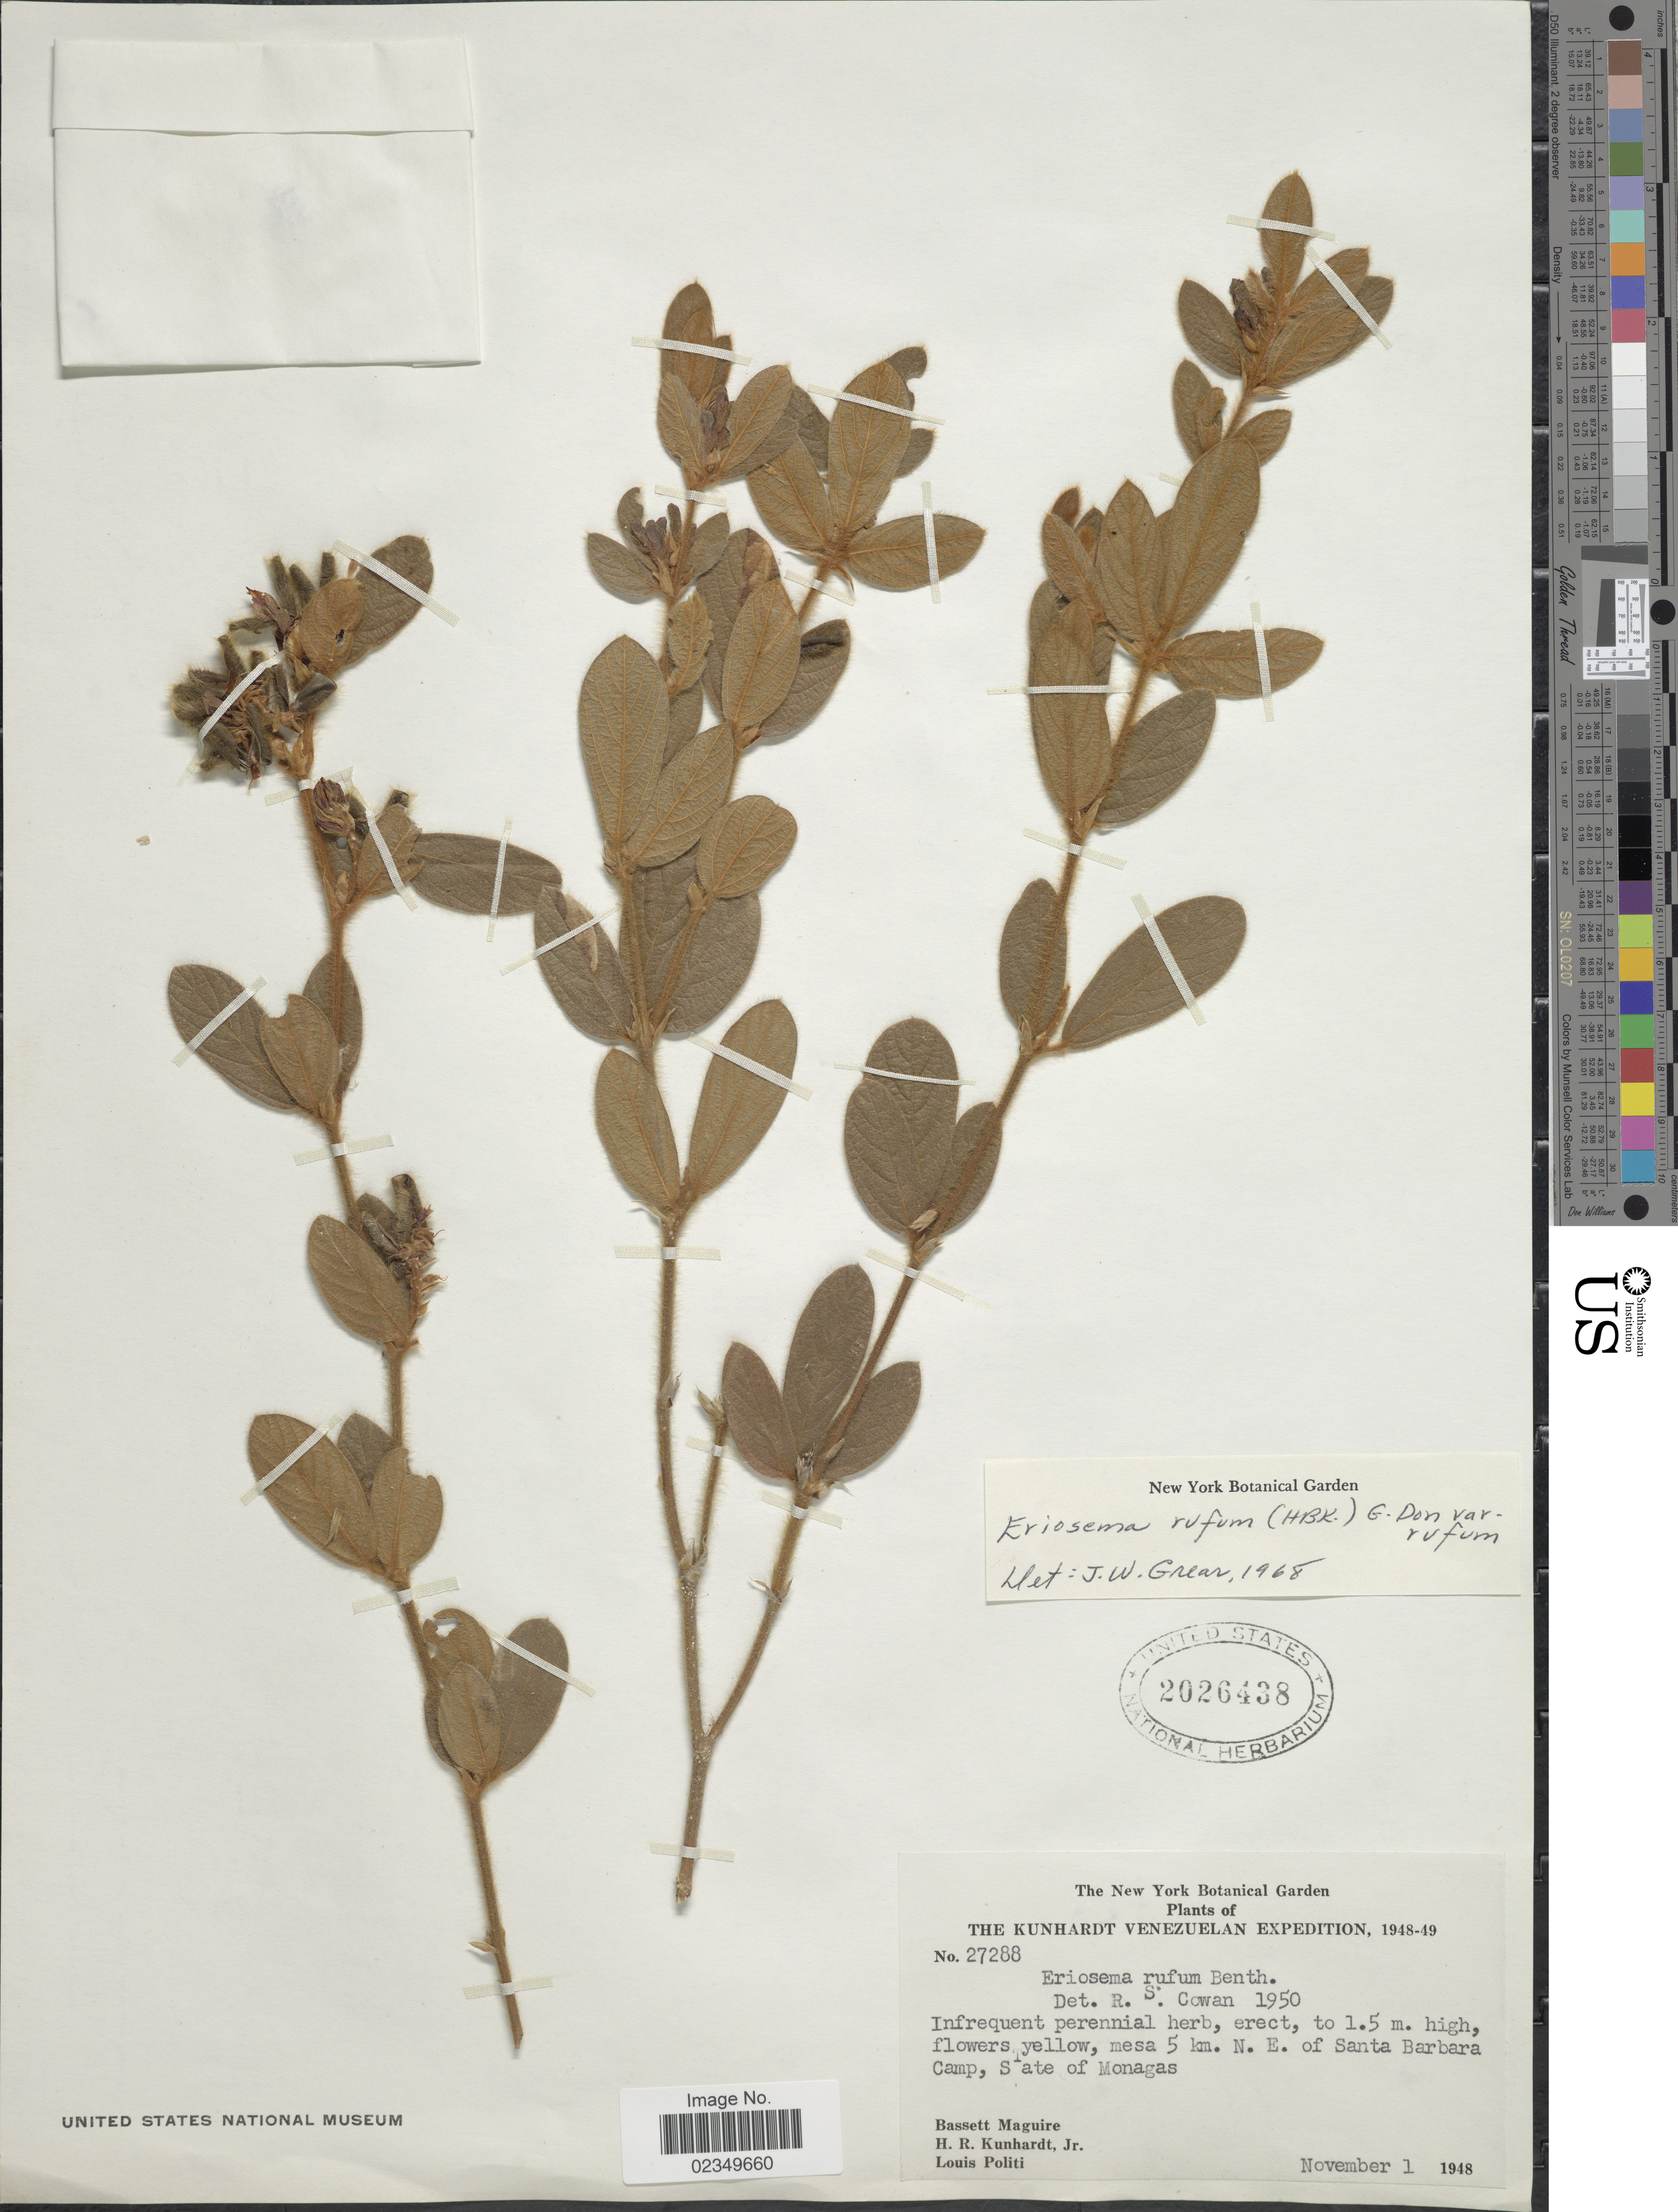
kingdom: Plantae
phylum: Tracheophyta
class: Magnoliopsida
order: Fabales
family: Fabaceae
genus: Eriosema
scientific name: Eriosema rufum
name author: (Kunth) G. Don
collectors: B. Maguire, H. Kunhardt & L. Politi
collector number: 27288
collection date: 1948-11-01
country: Venezuela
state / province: Monagas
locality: The Kunhardt Venezuelan, mesa 5 km. N.E. of Santa Barbara Camp, State of Monagas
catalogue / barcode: US 2026438